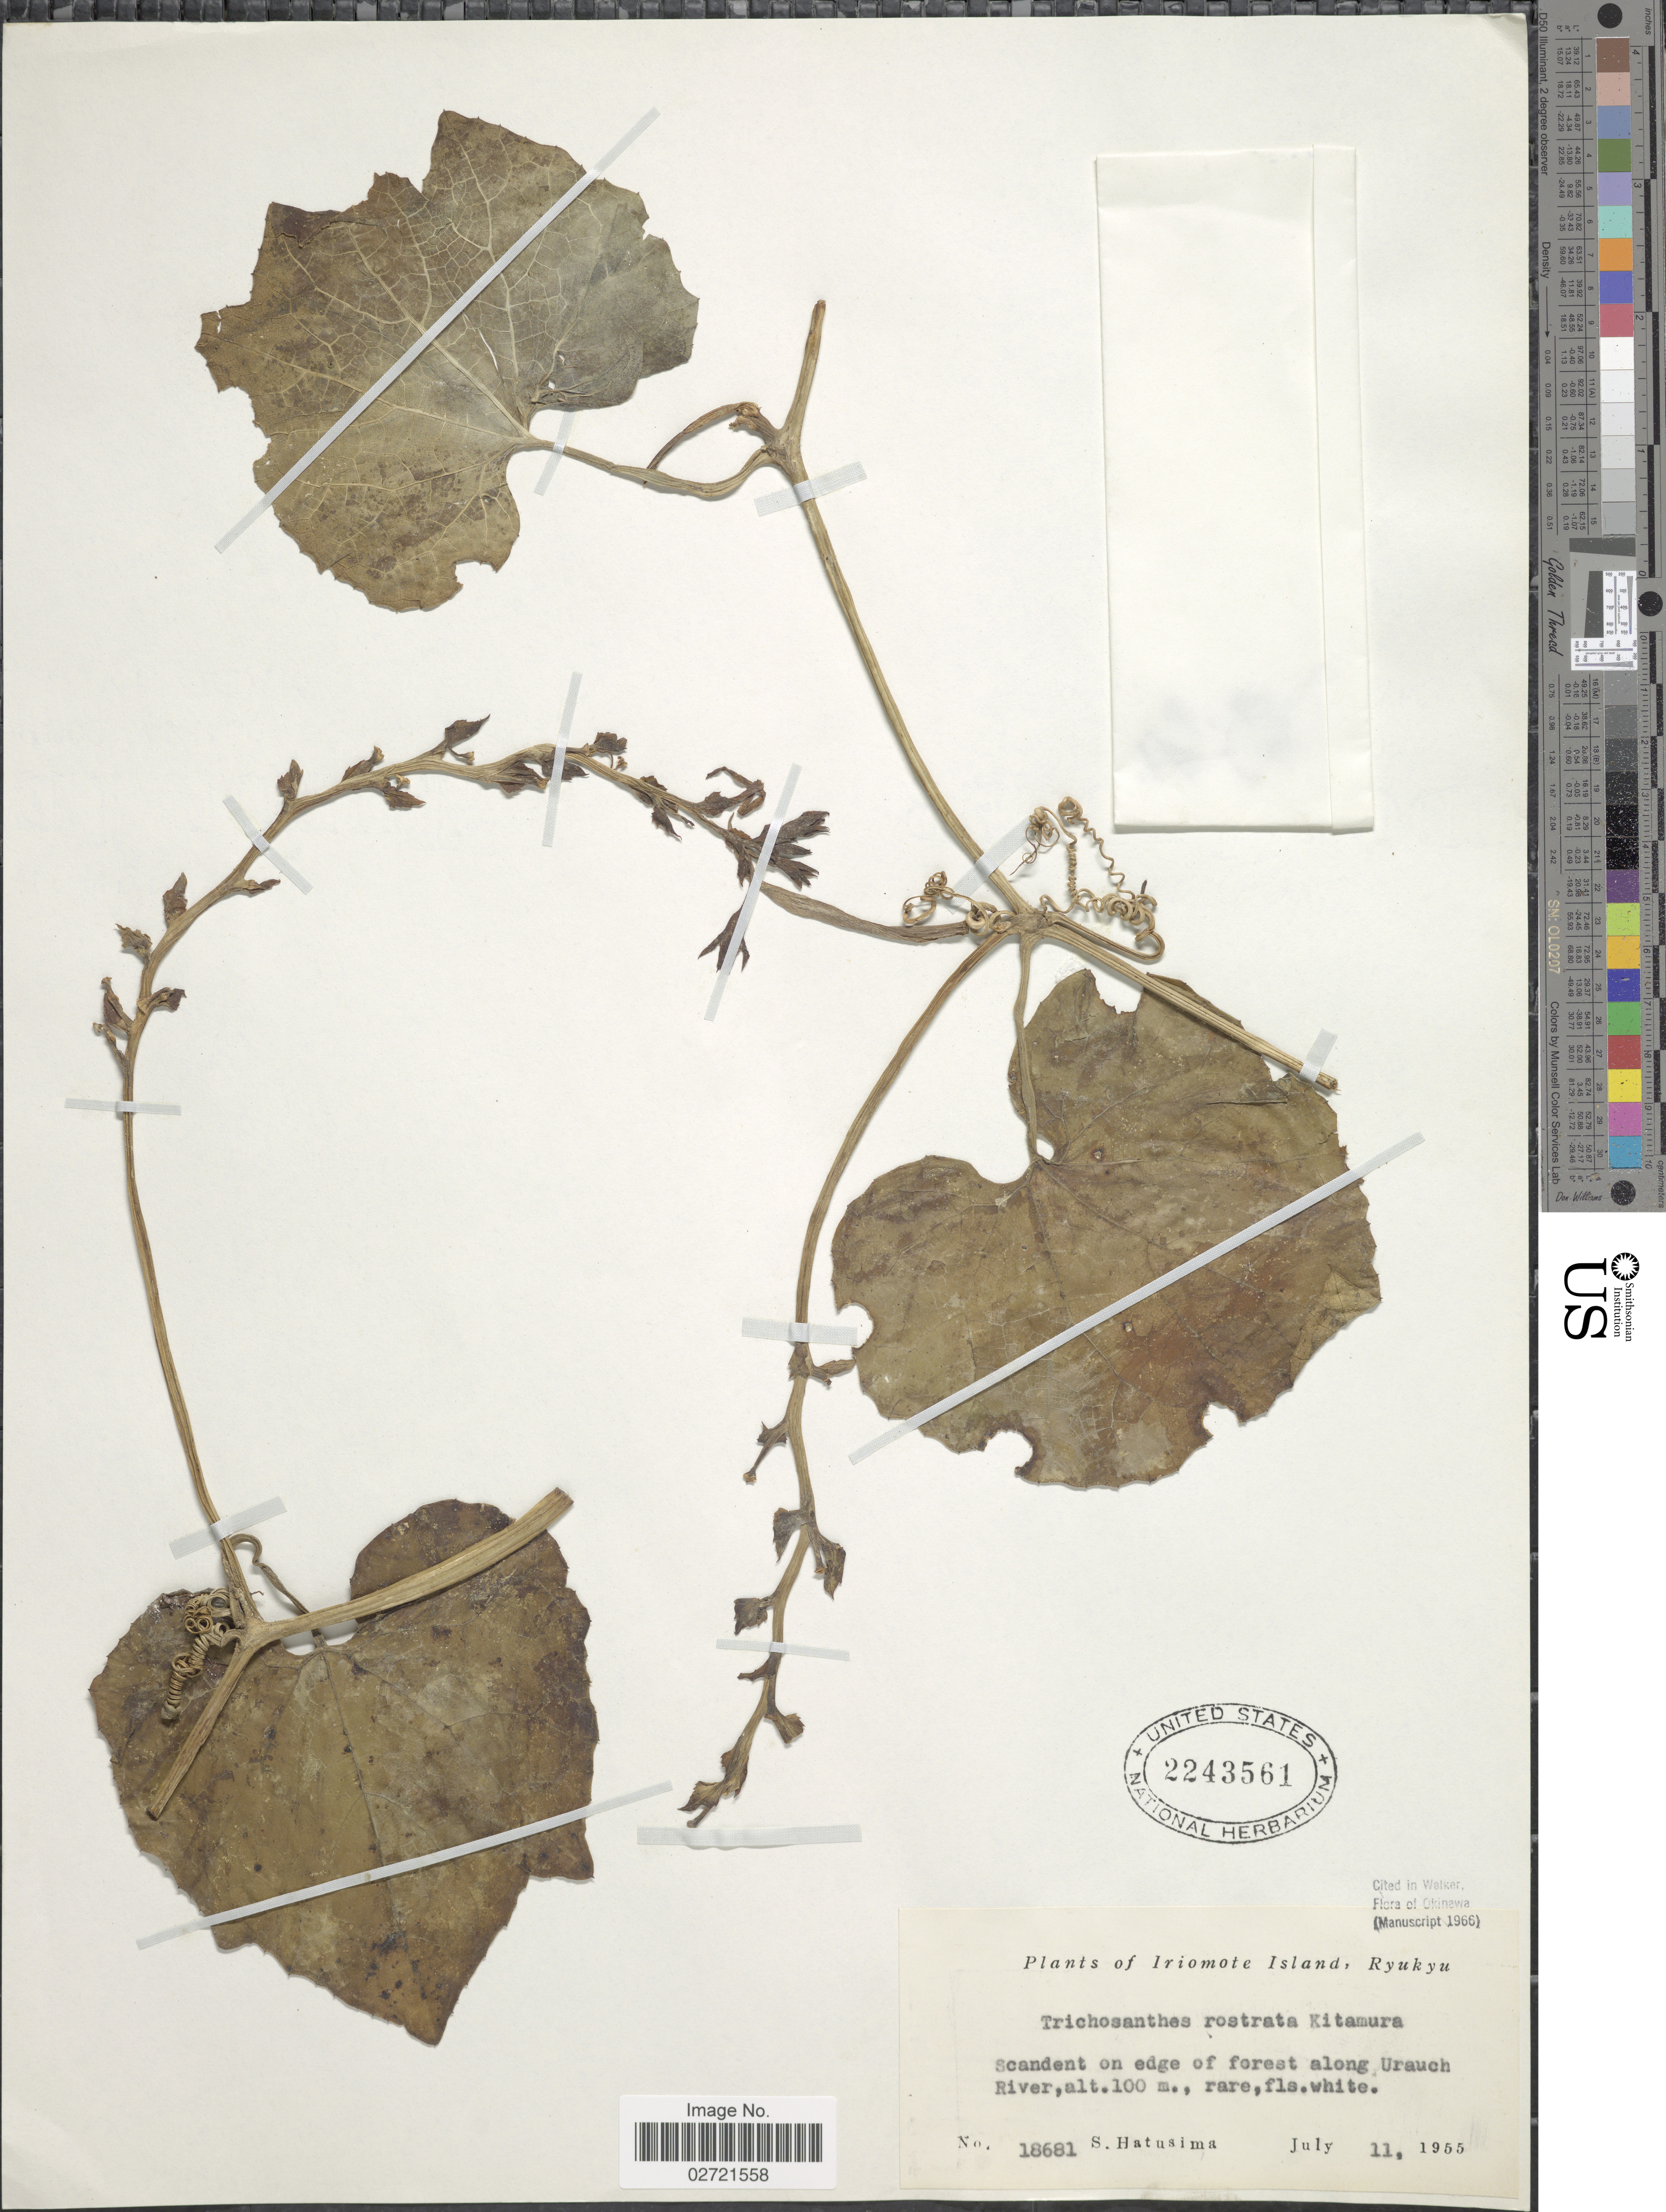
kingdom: Plantae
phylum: Tracheophyta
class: Magnoliopsida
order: Cucurbitales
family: Cucurbitaceae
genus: Trichosanthes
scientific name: Trichosanthes rostrata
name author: Kitamura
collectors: S. Hatusima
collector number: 18681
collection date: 1955-07-11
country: Japan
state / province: Okinawa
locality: Iriomote Island, Ryukyu, Scandent on edge of forest along Urauch River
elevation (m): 100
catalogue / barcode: US 2243561